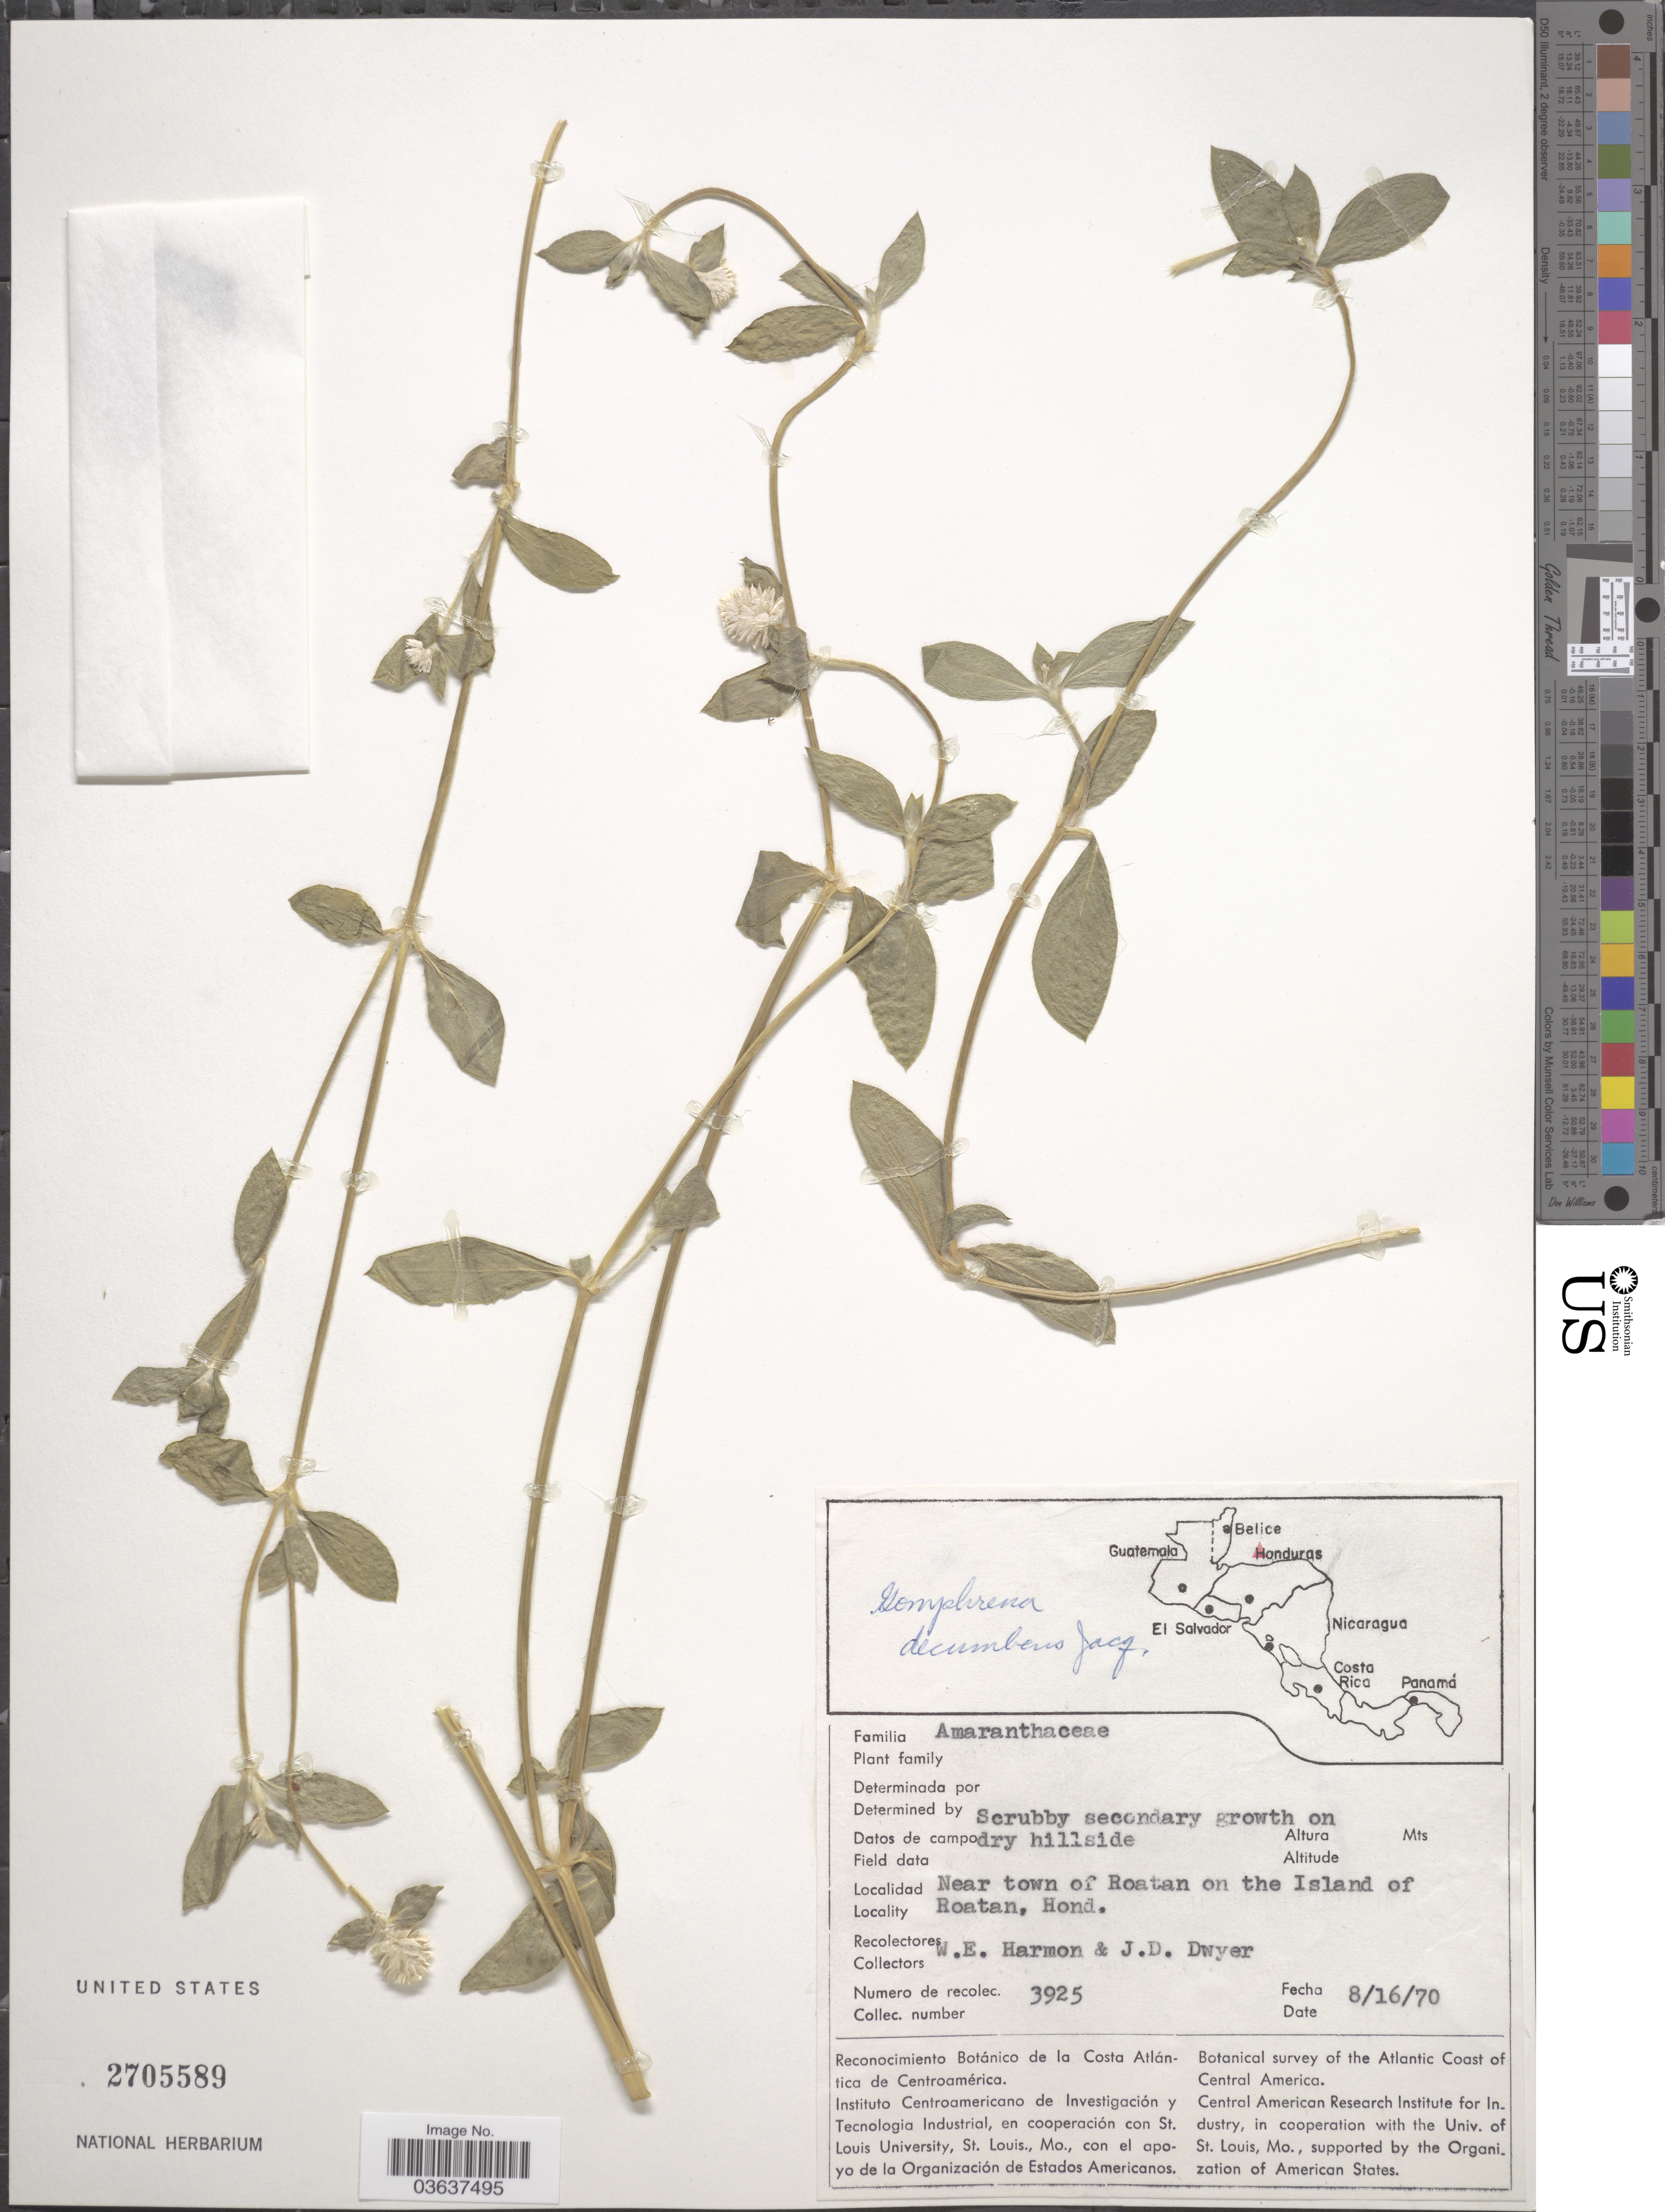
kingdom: Plantae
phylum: Tracheophyta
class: Magnoliopsida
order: Caryophyllales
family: Amaranthaceae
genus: Gomphrena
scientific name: Gomphrena decumbens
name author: Jacq.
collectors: W. E. Harmon & J. D. Dwyer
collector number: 3925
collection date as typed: Transcribed d/m/y: 16/8/70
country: Honduras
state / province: Islas de la Bahía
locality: Near town of Roatan on the Island of Roatan.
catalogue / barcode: US 2705589